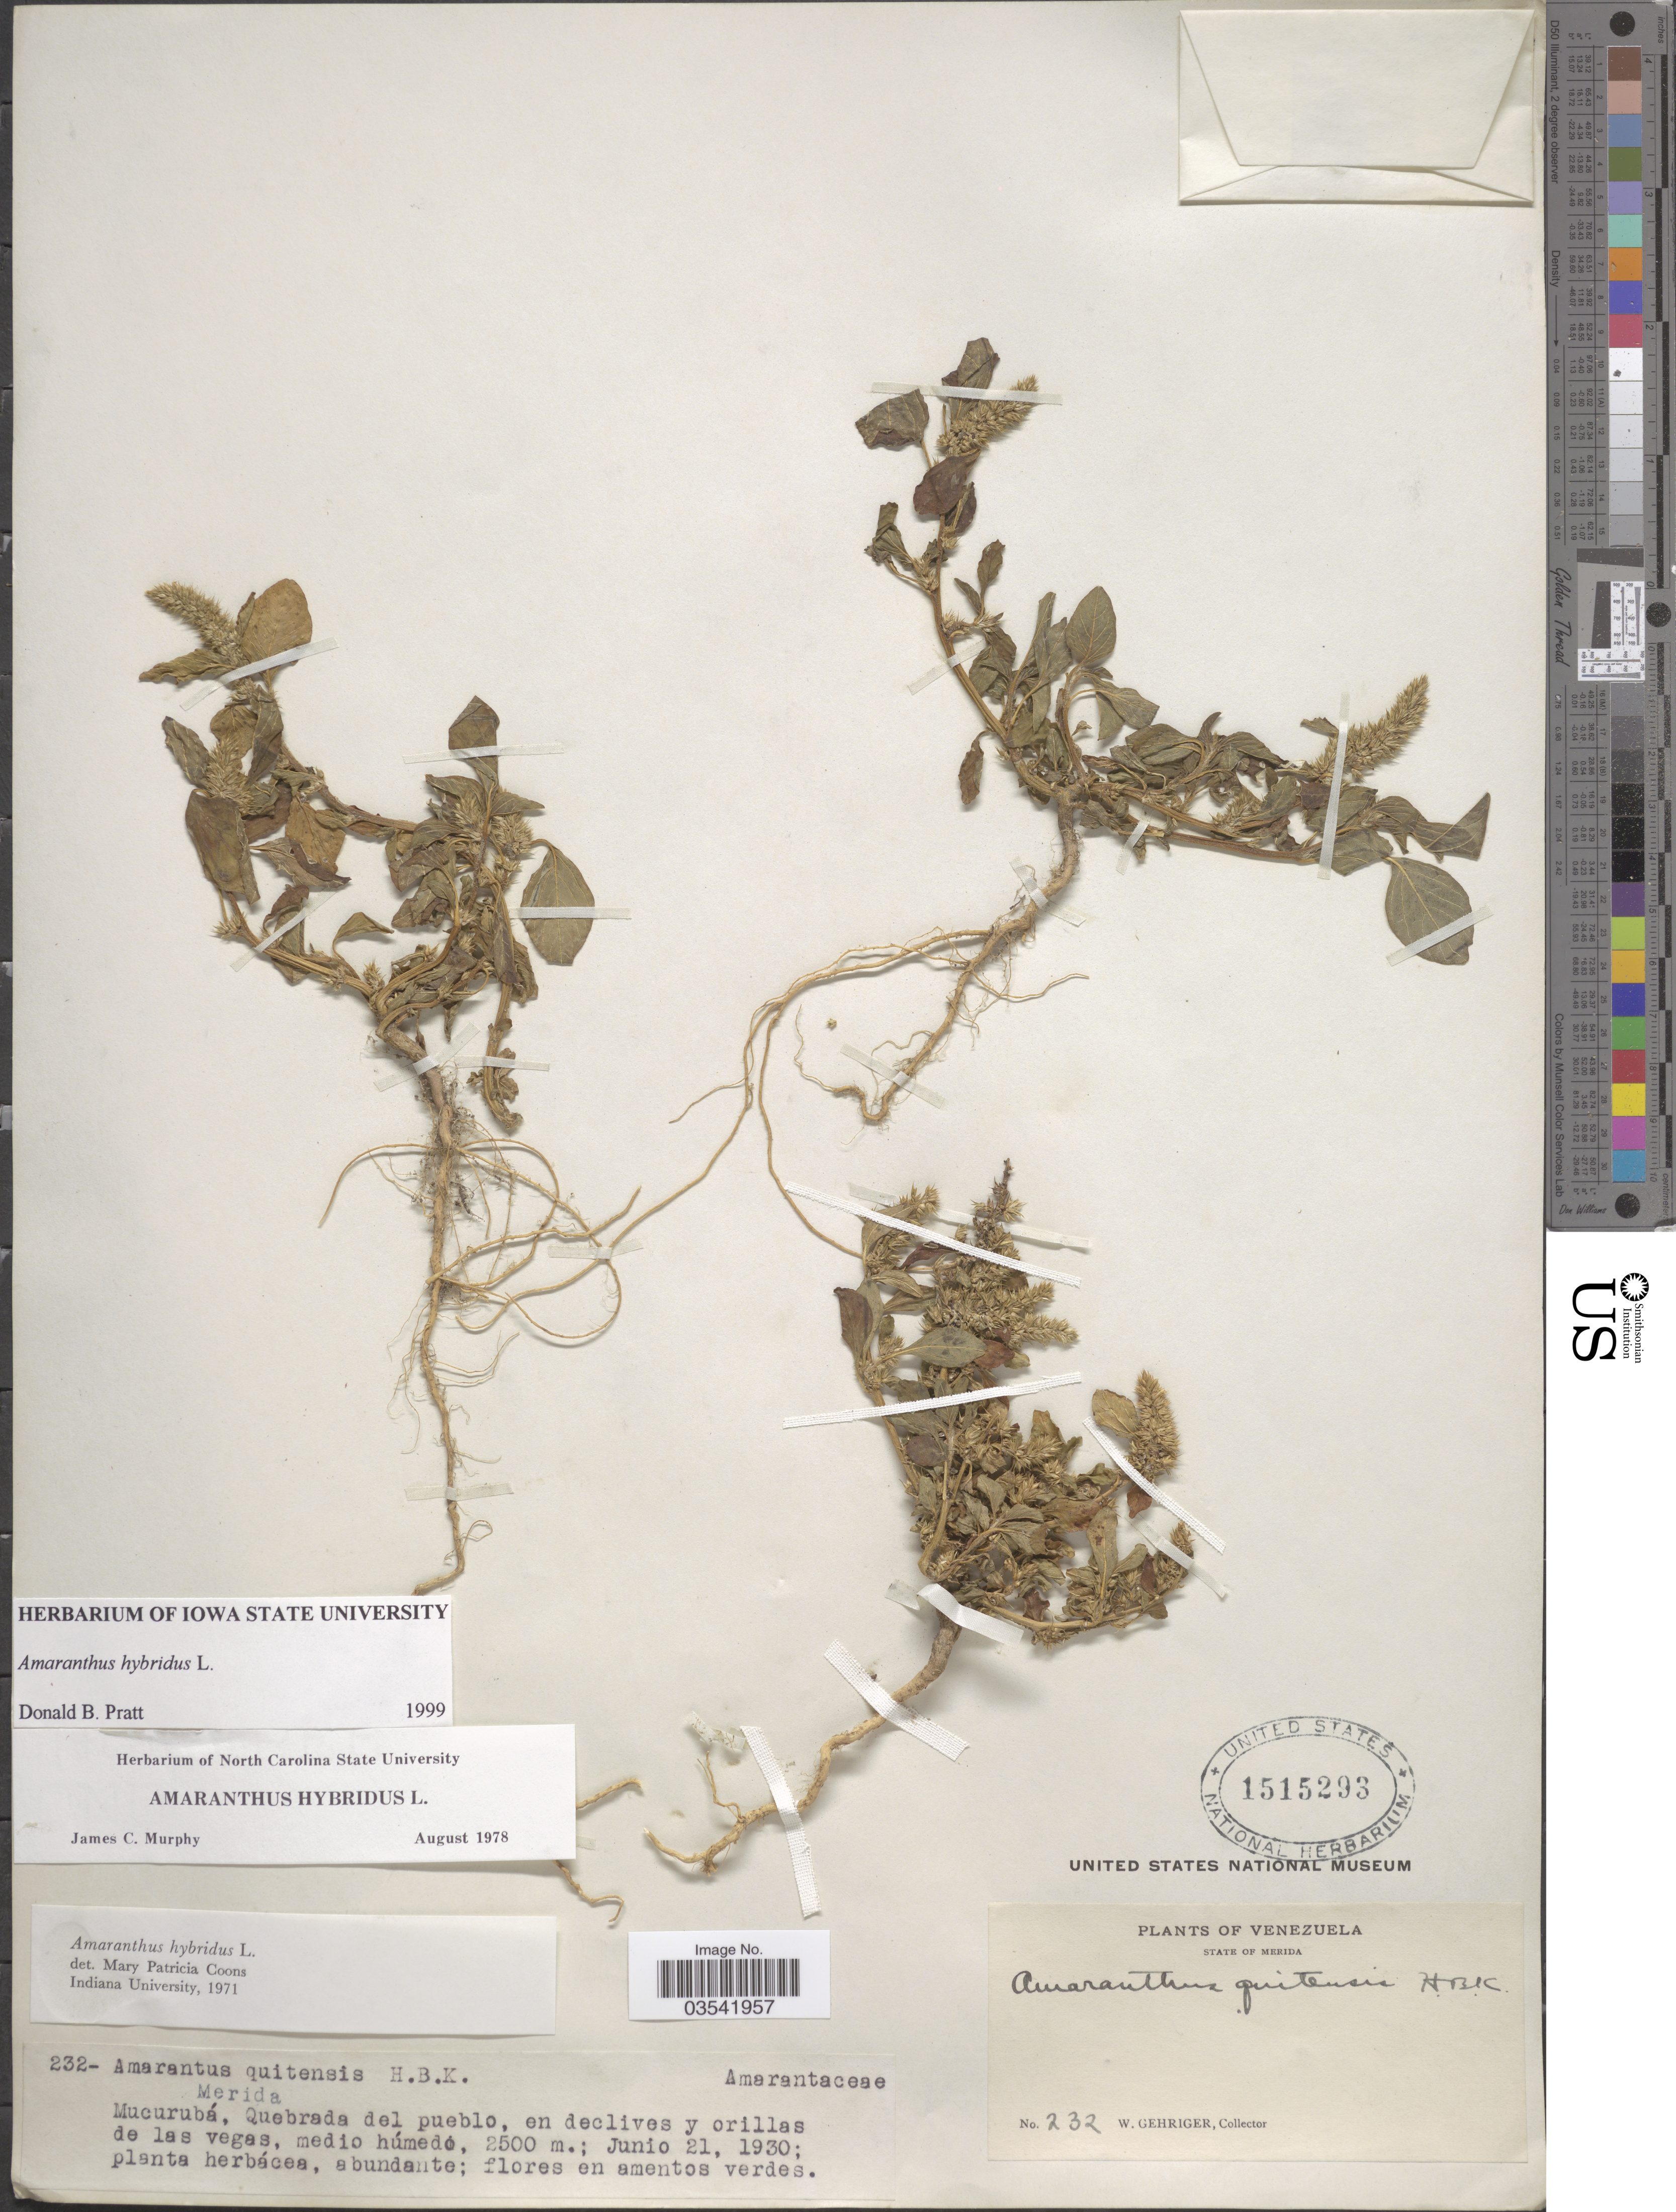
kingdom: Plantae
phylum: Tracheophyta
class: Magnoliopsida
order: Caryophyllales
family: Amaranthaceae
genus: Amaranthus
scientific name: Amaranthus hybridus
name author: L.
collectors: W. Gehriger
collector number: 232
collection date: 1930-06-21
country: Venezuela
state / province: Mérida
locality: Mucurubá, Quebrada del pueblo.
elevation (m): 2500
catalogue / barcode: US 1515293